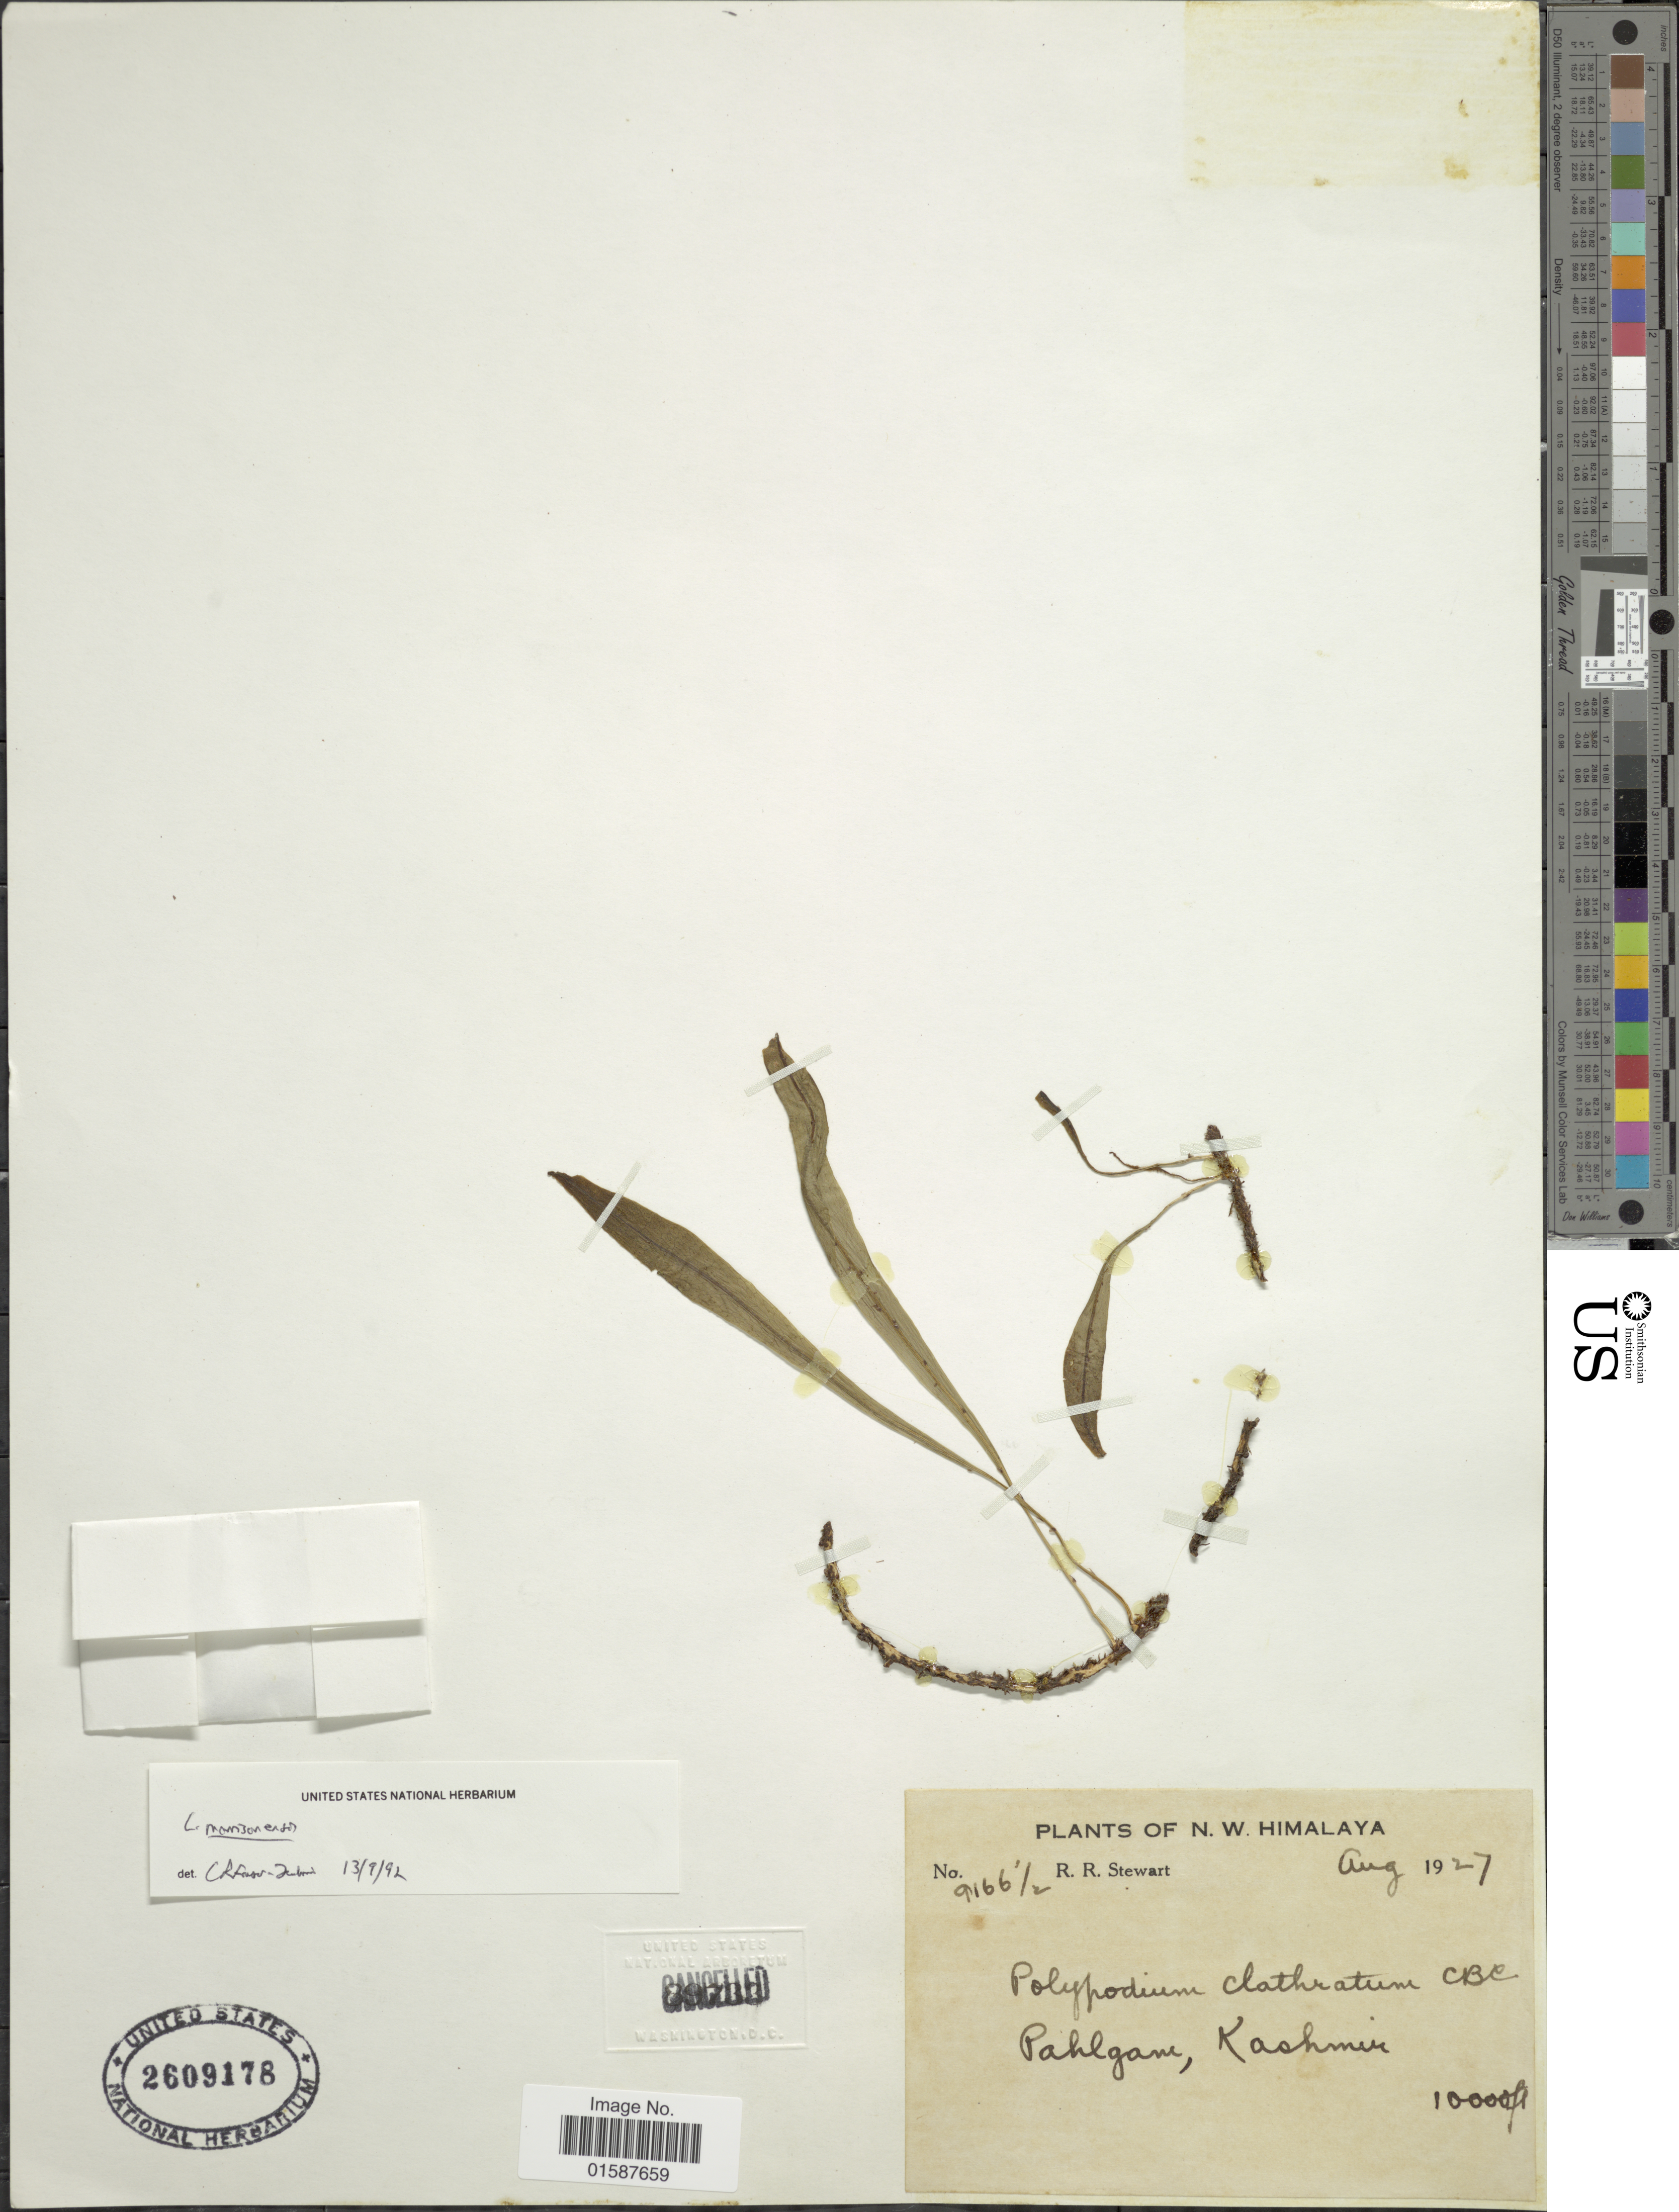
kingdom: Plantae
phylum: Tracheophyta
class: Polypodiopsida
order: Polypodiales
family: Polypodiaceae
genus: Lepisorus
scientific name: Lepisorus clathratus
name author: (C.B. Clarke) Ching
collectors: R. R. Stewart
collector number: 9166/2*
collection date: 1927-08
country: India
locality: N. W. Himalaya, Pahlgam, Kashmir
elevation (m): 3048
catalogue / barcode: US 2609178